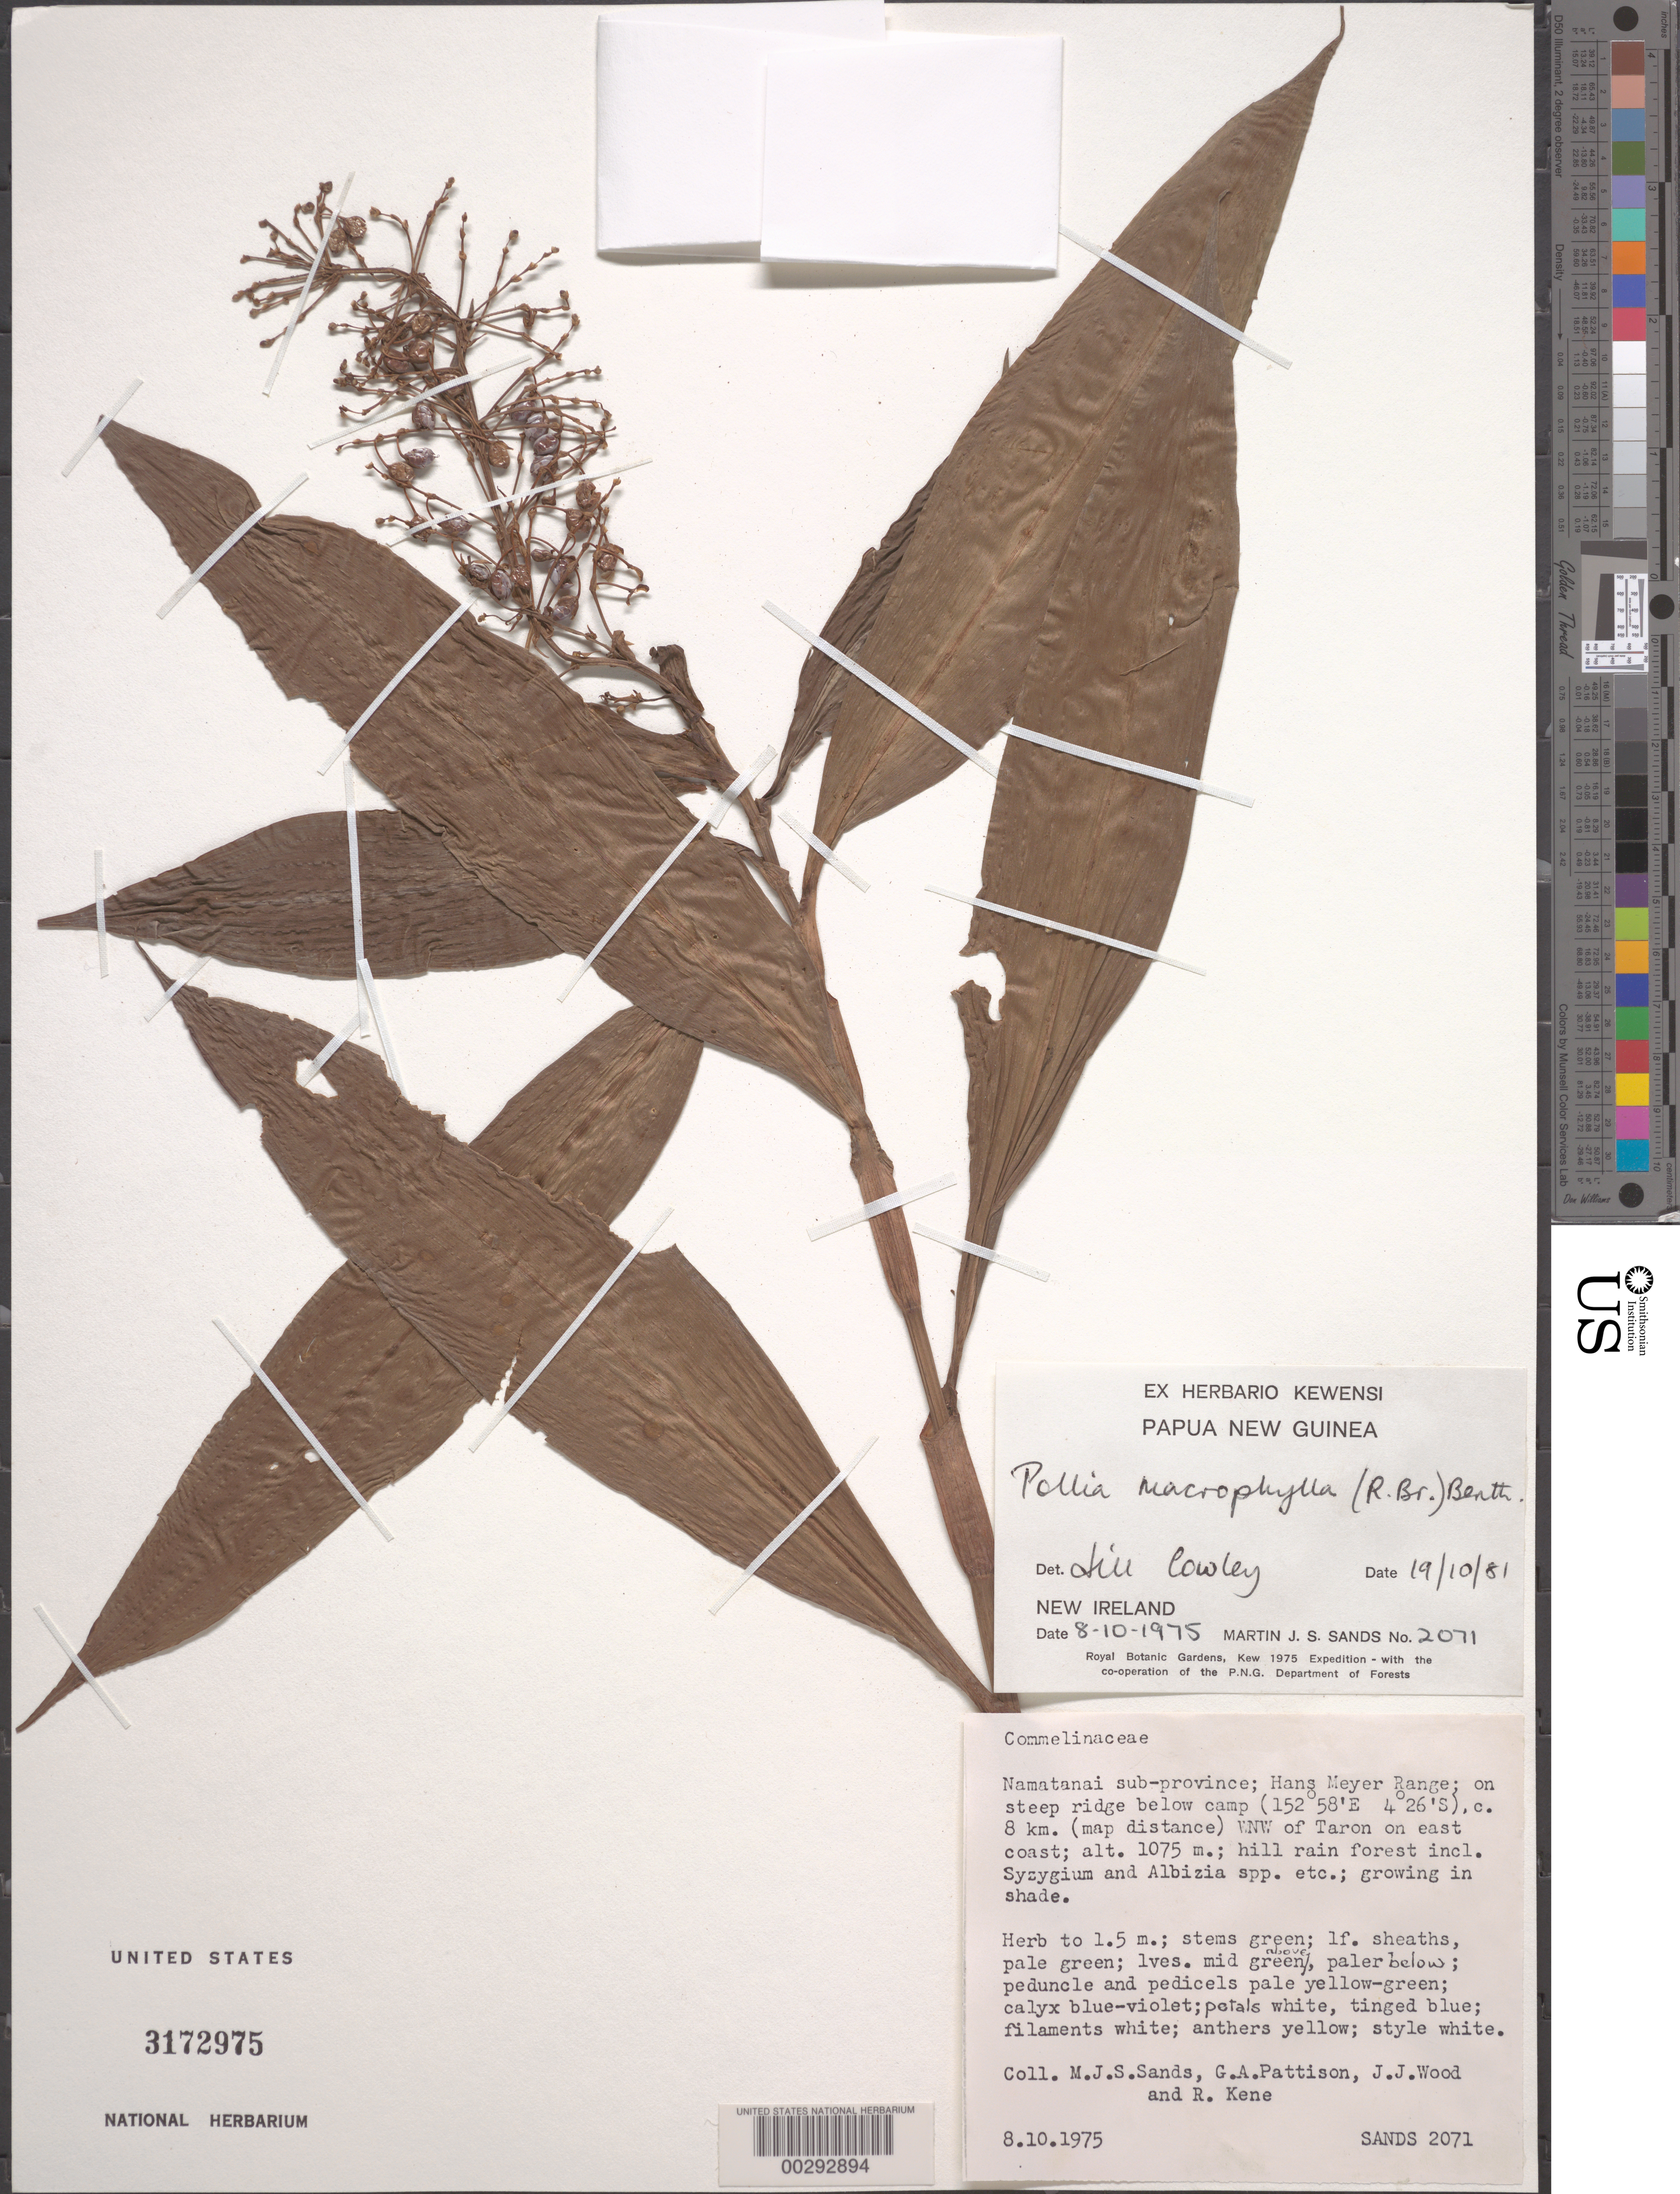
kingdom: Plantae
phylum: Tracheophyta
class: Liliopsida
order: Commelinales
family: Commelinaceae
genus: Pollia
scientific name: Pollia macrophylla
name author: (R. Br.) Benth.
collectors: M. Sands, G. Pattison, J. Wood & R. Kene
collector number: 2071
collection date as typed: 23 Jan 1989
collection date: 1989-01-23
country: Papua New Guinea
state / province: New Ireland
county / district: Namatanai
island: New Ireland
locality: Namatanai sub-prov., hans meyer range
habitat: Hill rainforest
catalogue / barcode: US 3172975